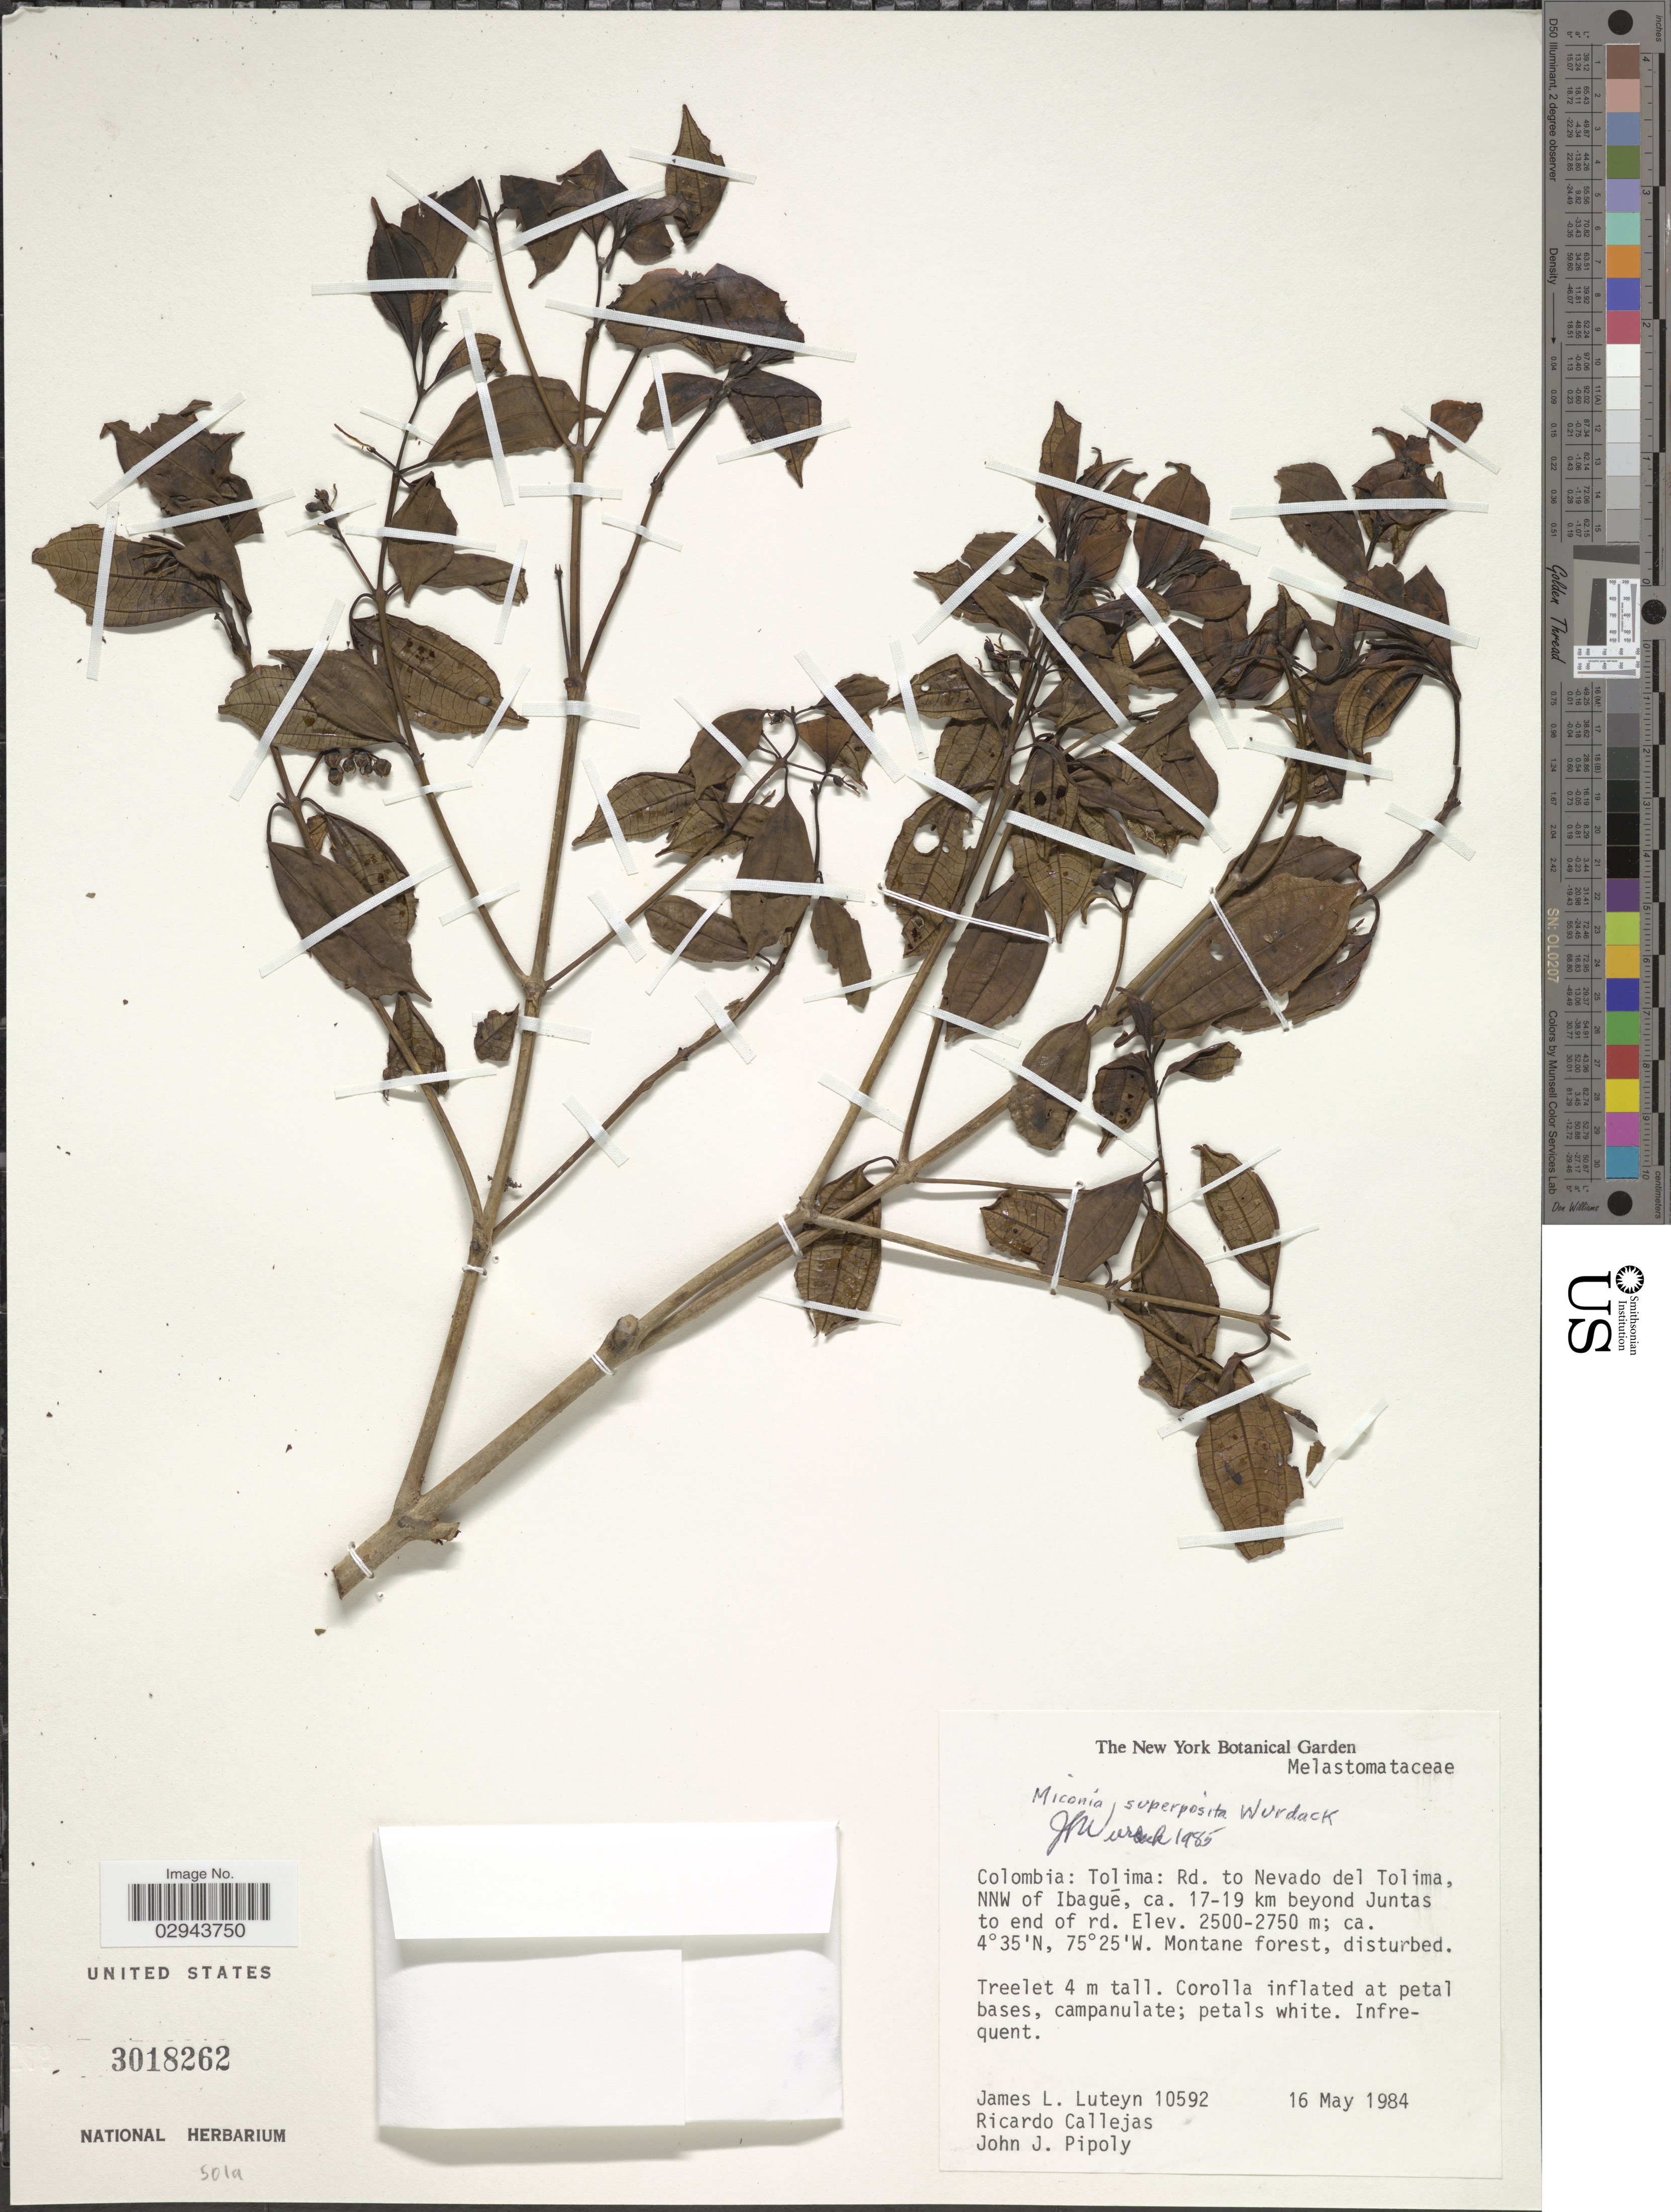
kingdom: Plantae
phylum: Tracheophyta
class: Magnoliopsida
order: Myrtales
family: Melastomataceae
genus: Miconia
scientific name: Miconia superposita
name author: Wurdack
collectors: J. Luteyn, R. Callejas & J. J. Pipoly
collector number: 10592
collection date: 1984-05-16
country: Colombia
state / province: Tolima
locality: Rd. to Nevado del Tolima, NNW of Ibagué, ca. 17-19 km beyond Juntas to end of rd.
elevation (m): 2500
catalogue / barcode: US 3018262